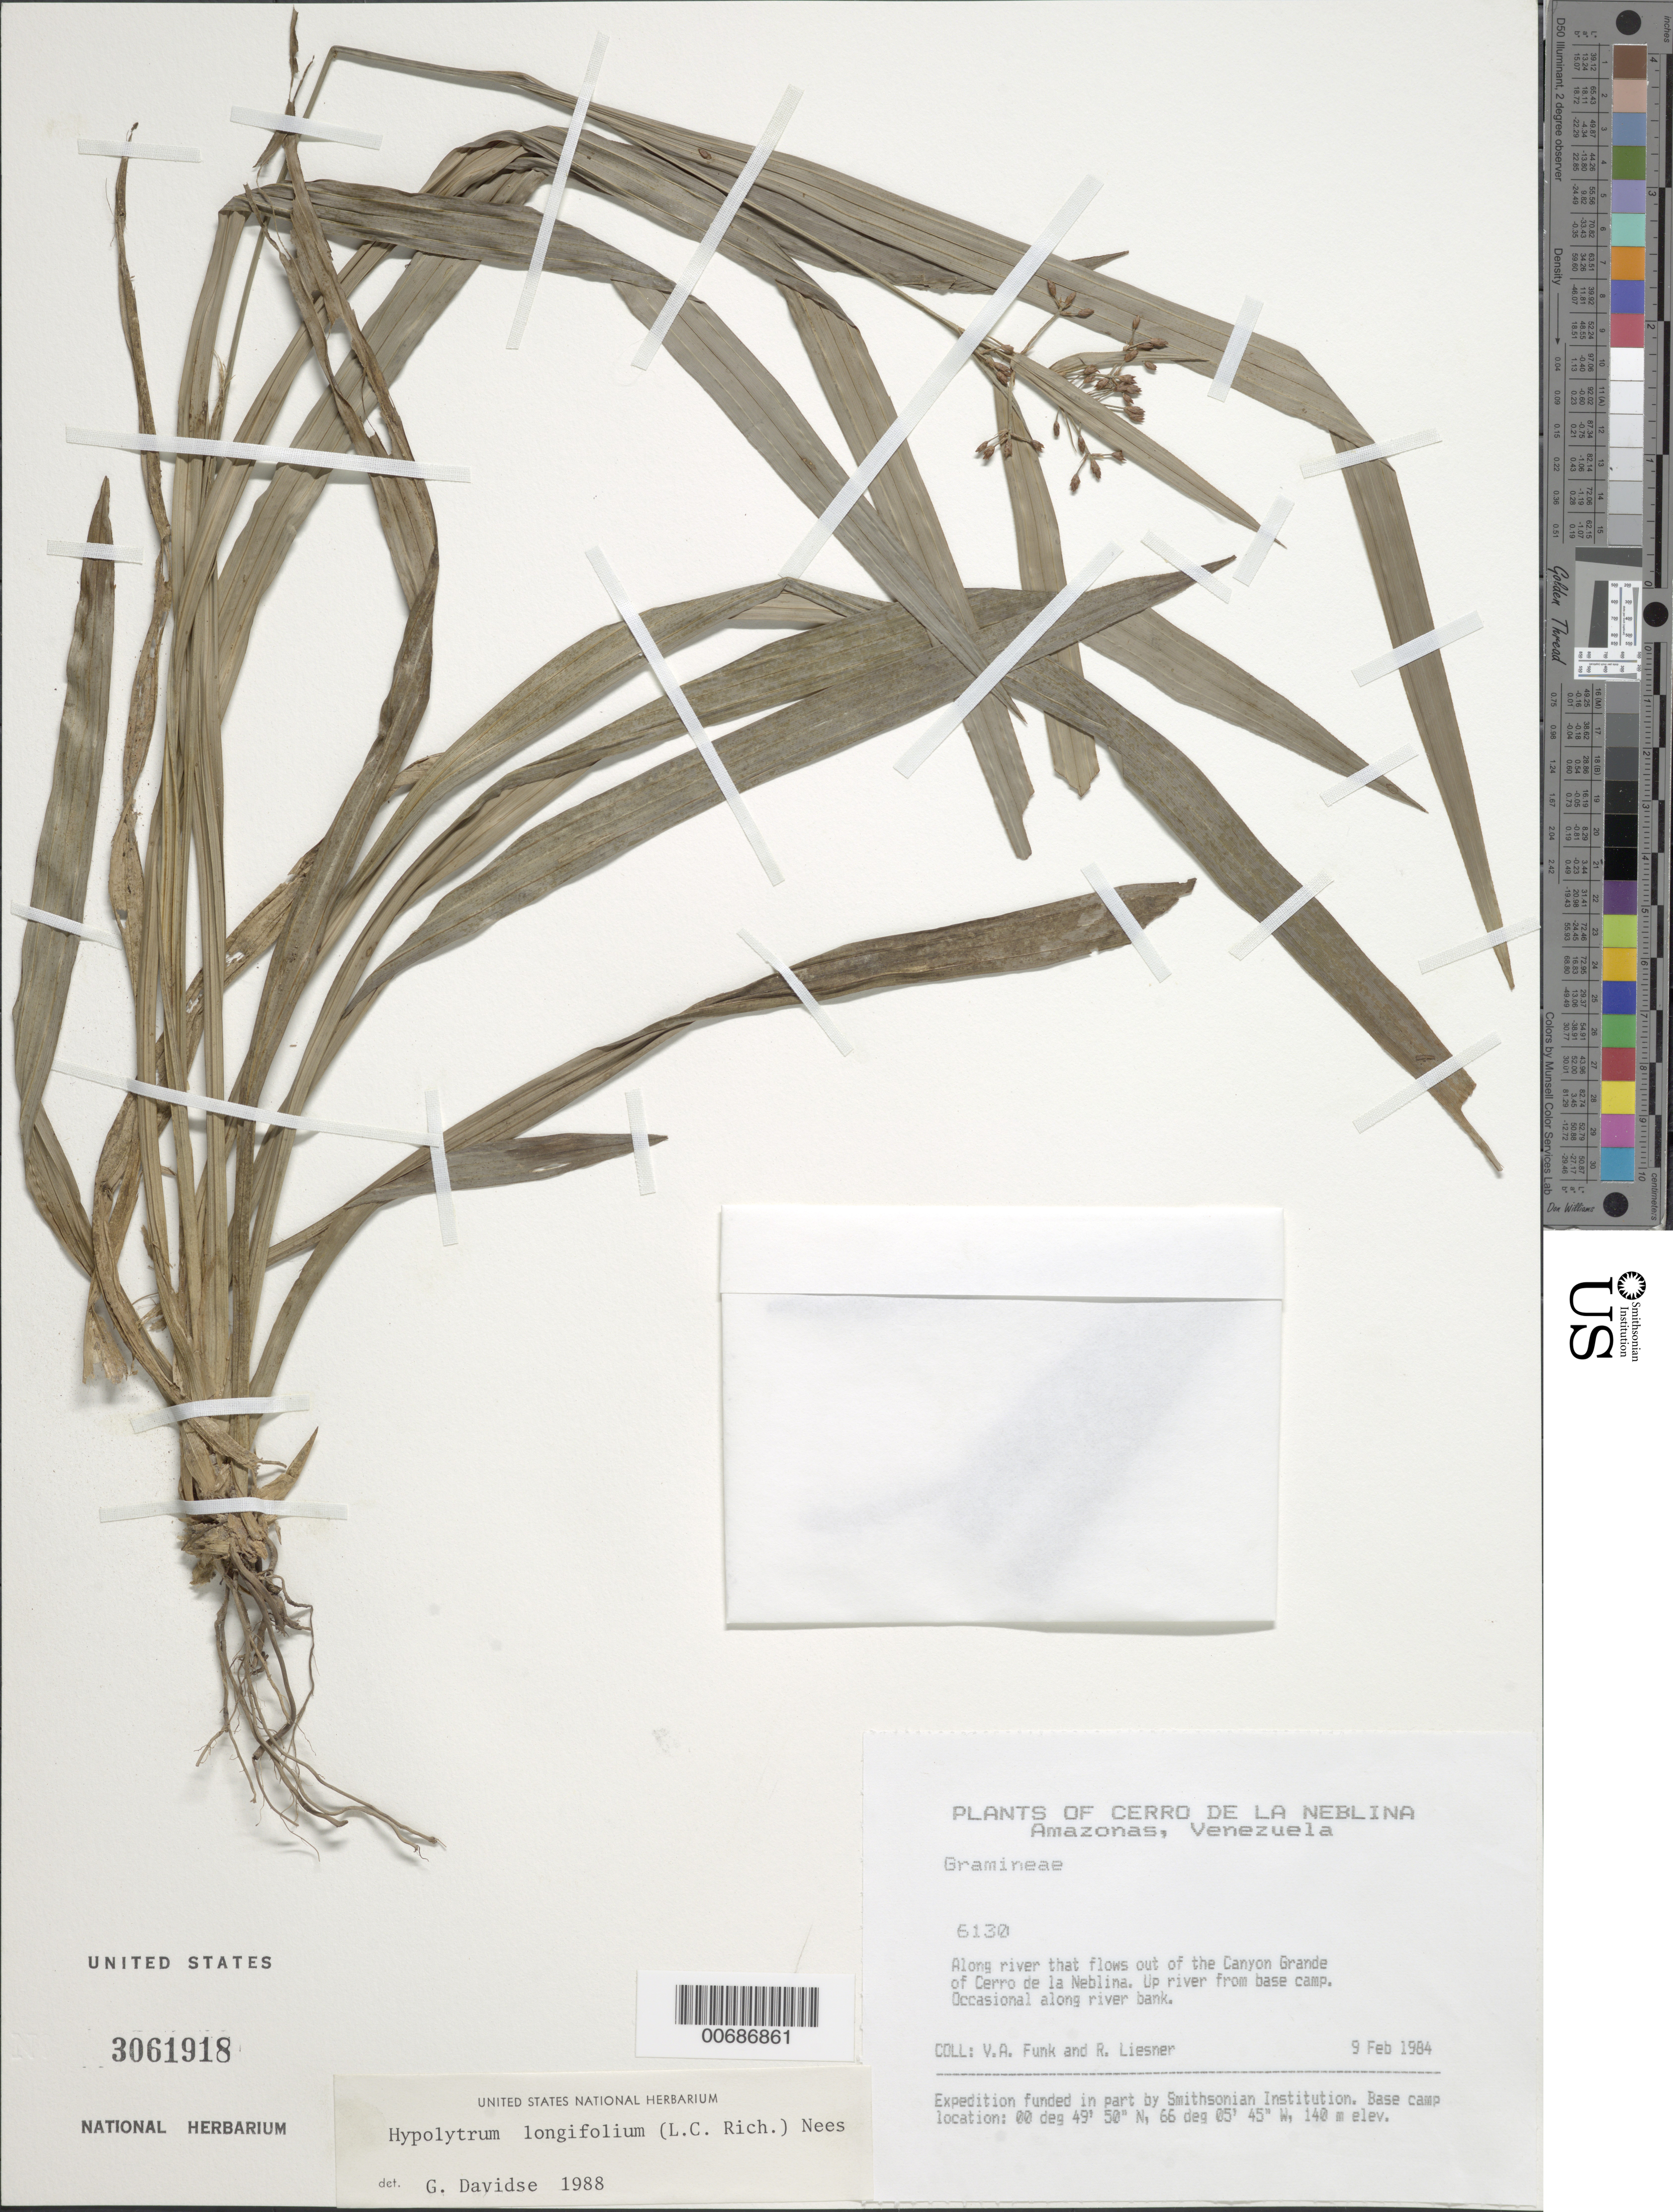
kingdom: Plantae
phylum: Tracheophyta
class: Liliopsida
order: Poales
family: Cyperaceae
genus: Hypolytrum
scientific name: Hypolytrum longifolium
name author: (Rich.) Nees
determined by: Davidse, Gerrit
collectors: V. Funk & R. L. Liesner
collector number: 6130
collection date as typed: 9-Feb-84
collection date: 1984-02-09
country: Venezuela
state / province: Amazonas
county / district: Río Negro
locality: Canyon Grande, Cerro de la Neblina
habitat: Along river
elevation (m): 140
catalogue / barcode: US 3061918